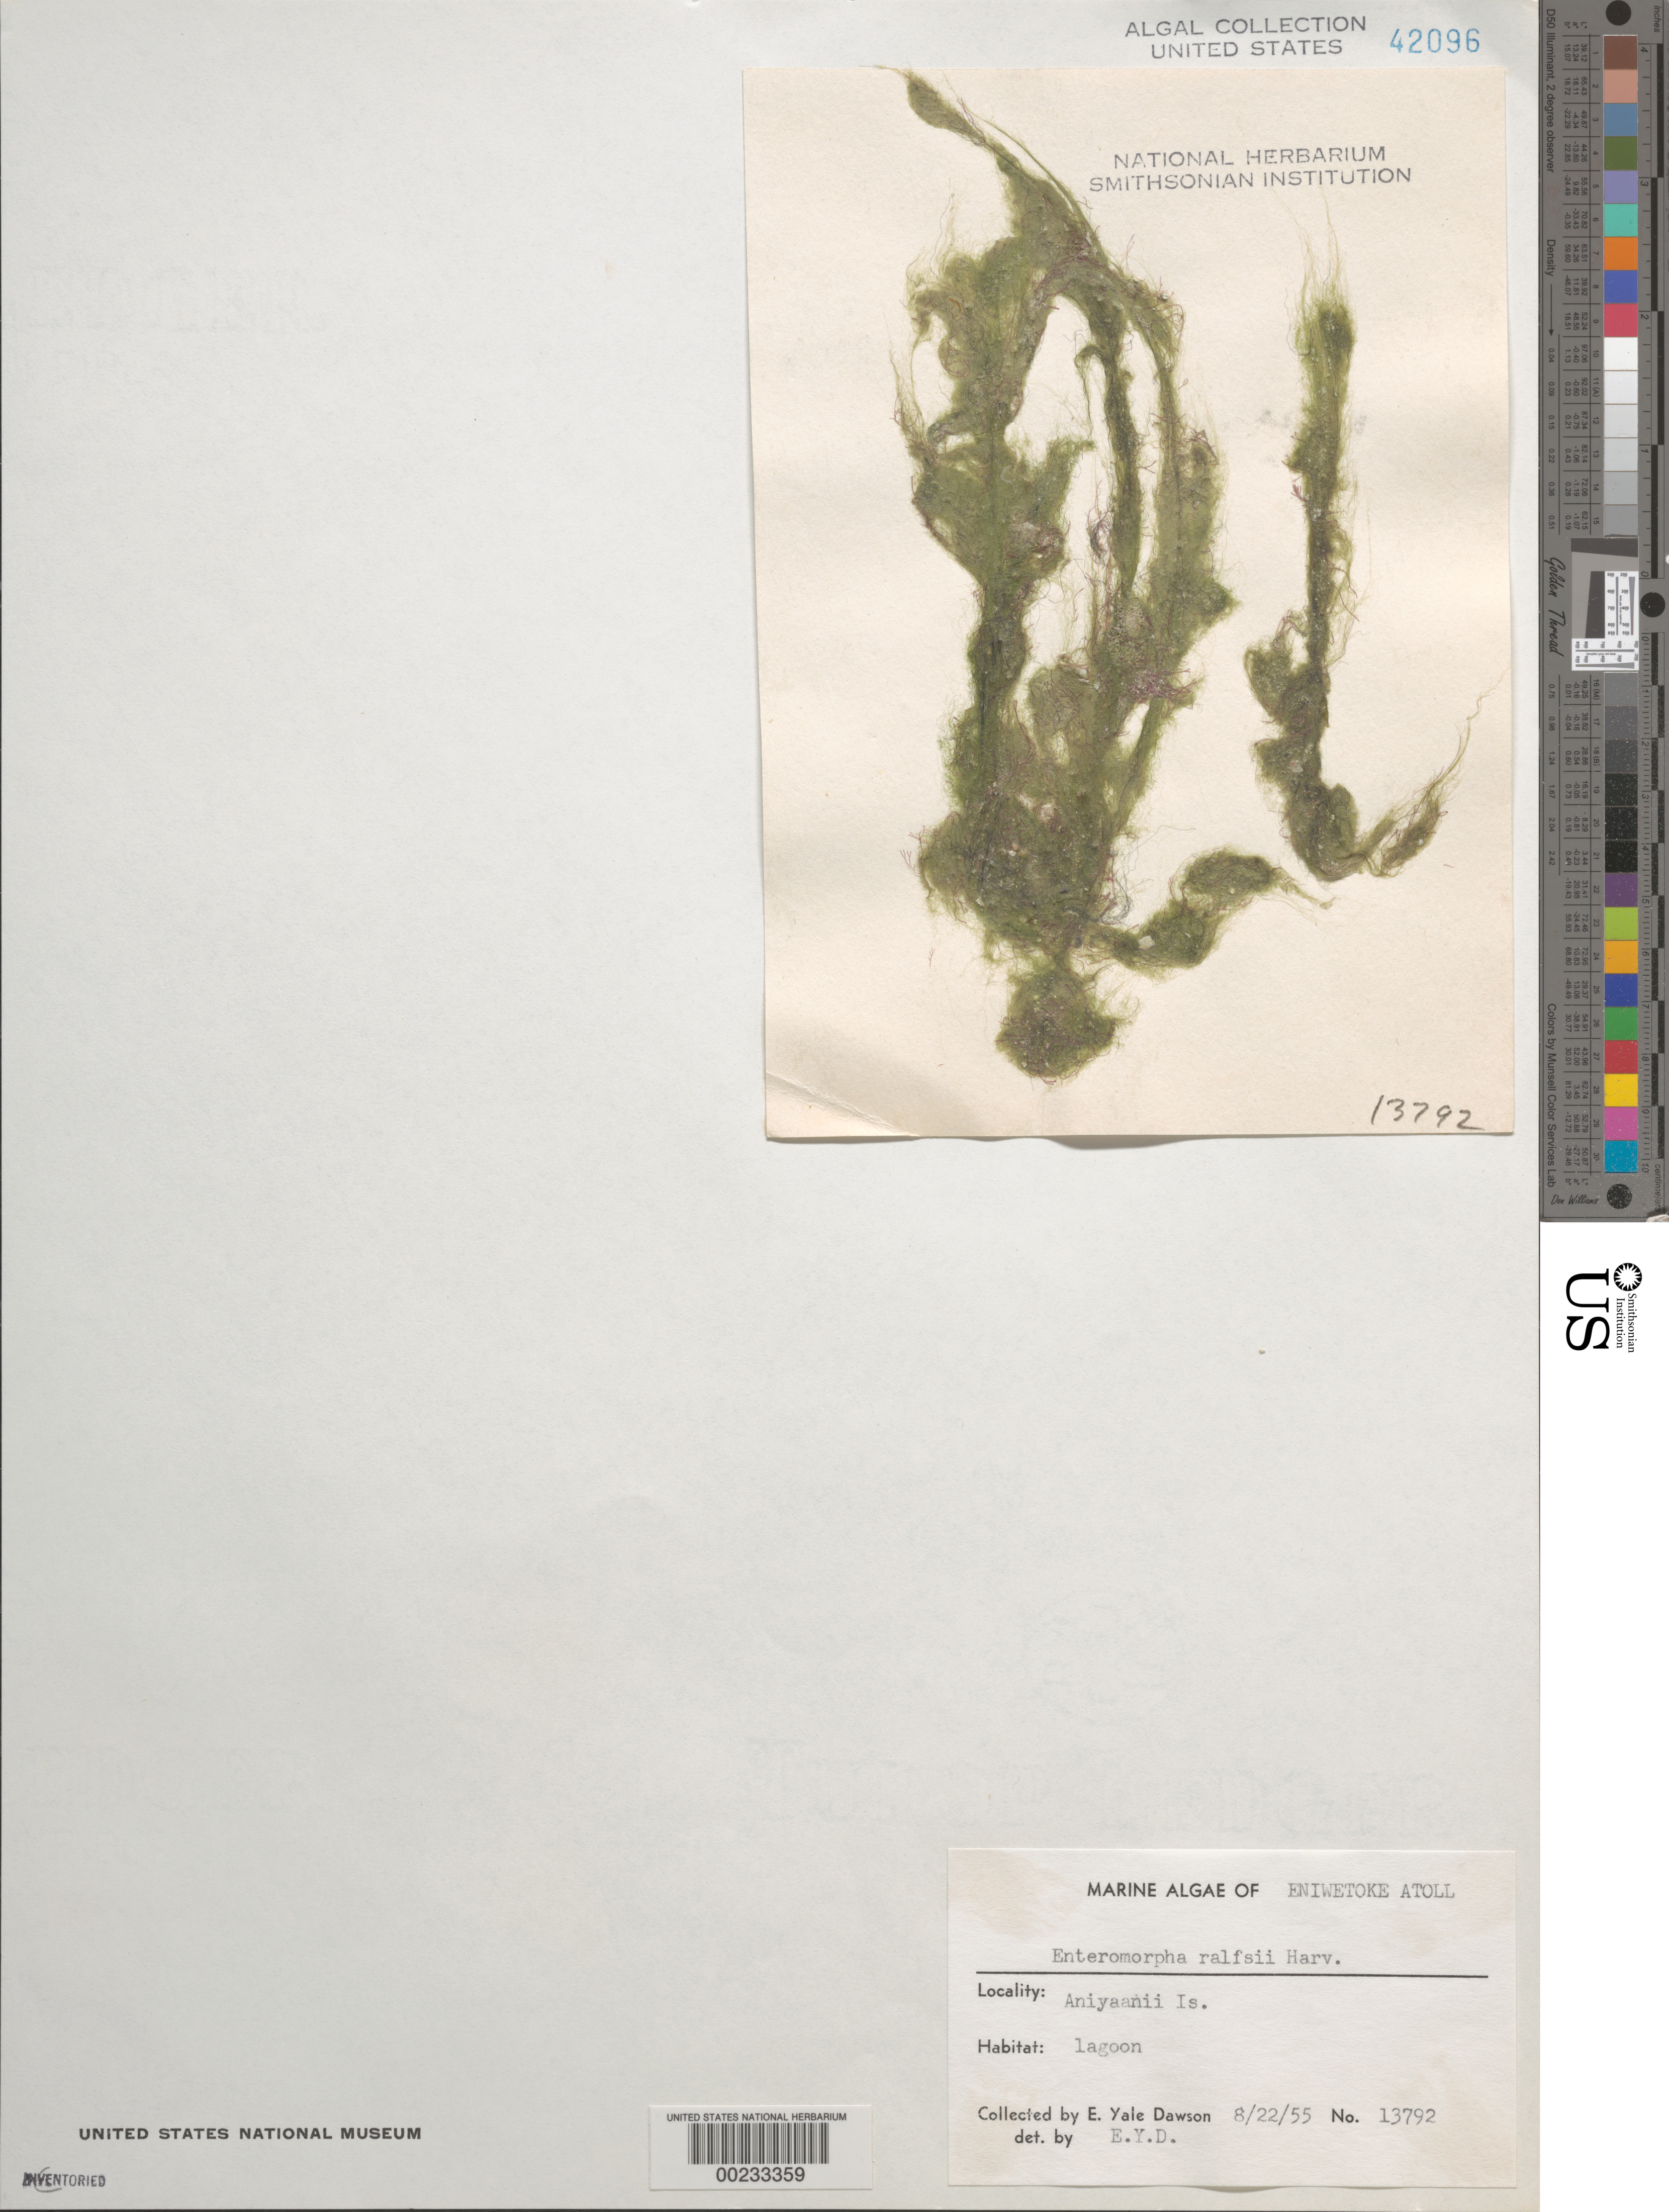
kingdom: Plantae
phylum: Chlorophyta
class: Ulvophyceae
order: Ulvales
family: Ulvaceae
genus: Ulva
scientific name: Ulva ralfsii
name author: (Harv.) Le Jol.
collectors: E. Y. Dawson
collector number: EYD 13792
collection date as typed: August 22, 1955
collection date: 1955-08-22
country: Marshall Islands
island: Enewetak [Eniwetok] Atoll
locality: Aniyaanii Island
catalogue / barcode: US 42096